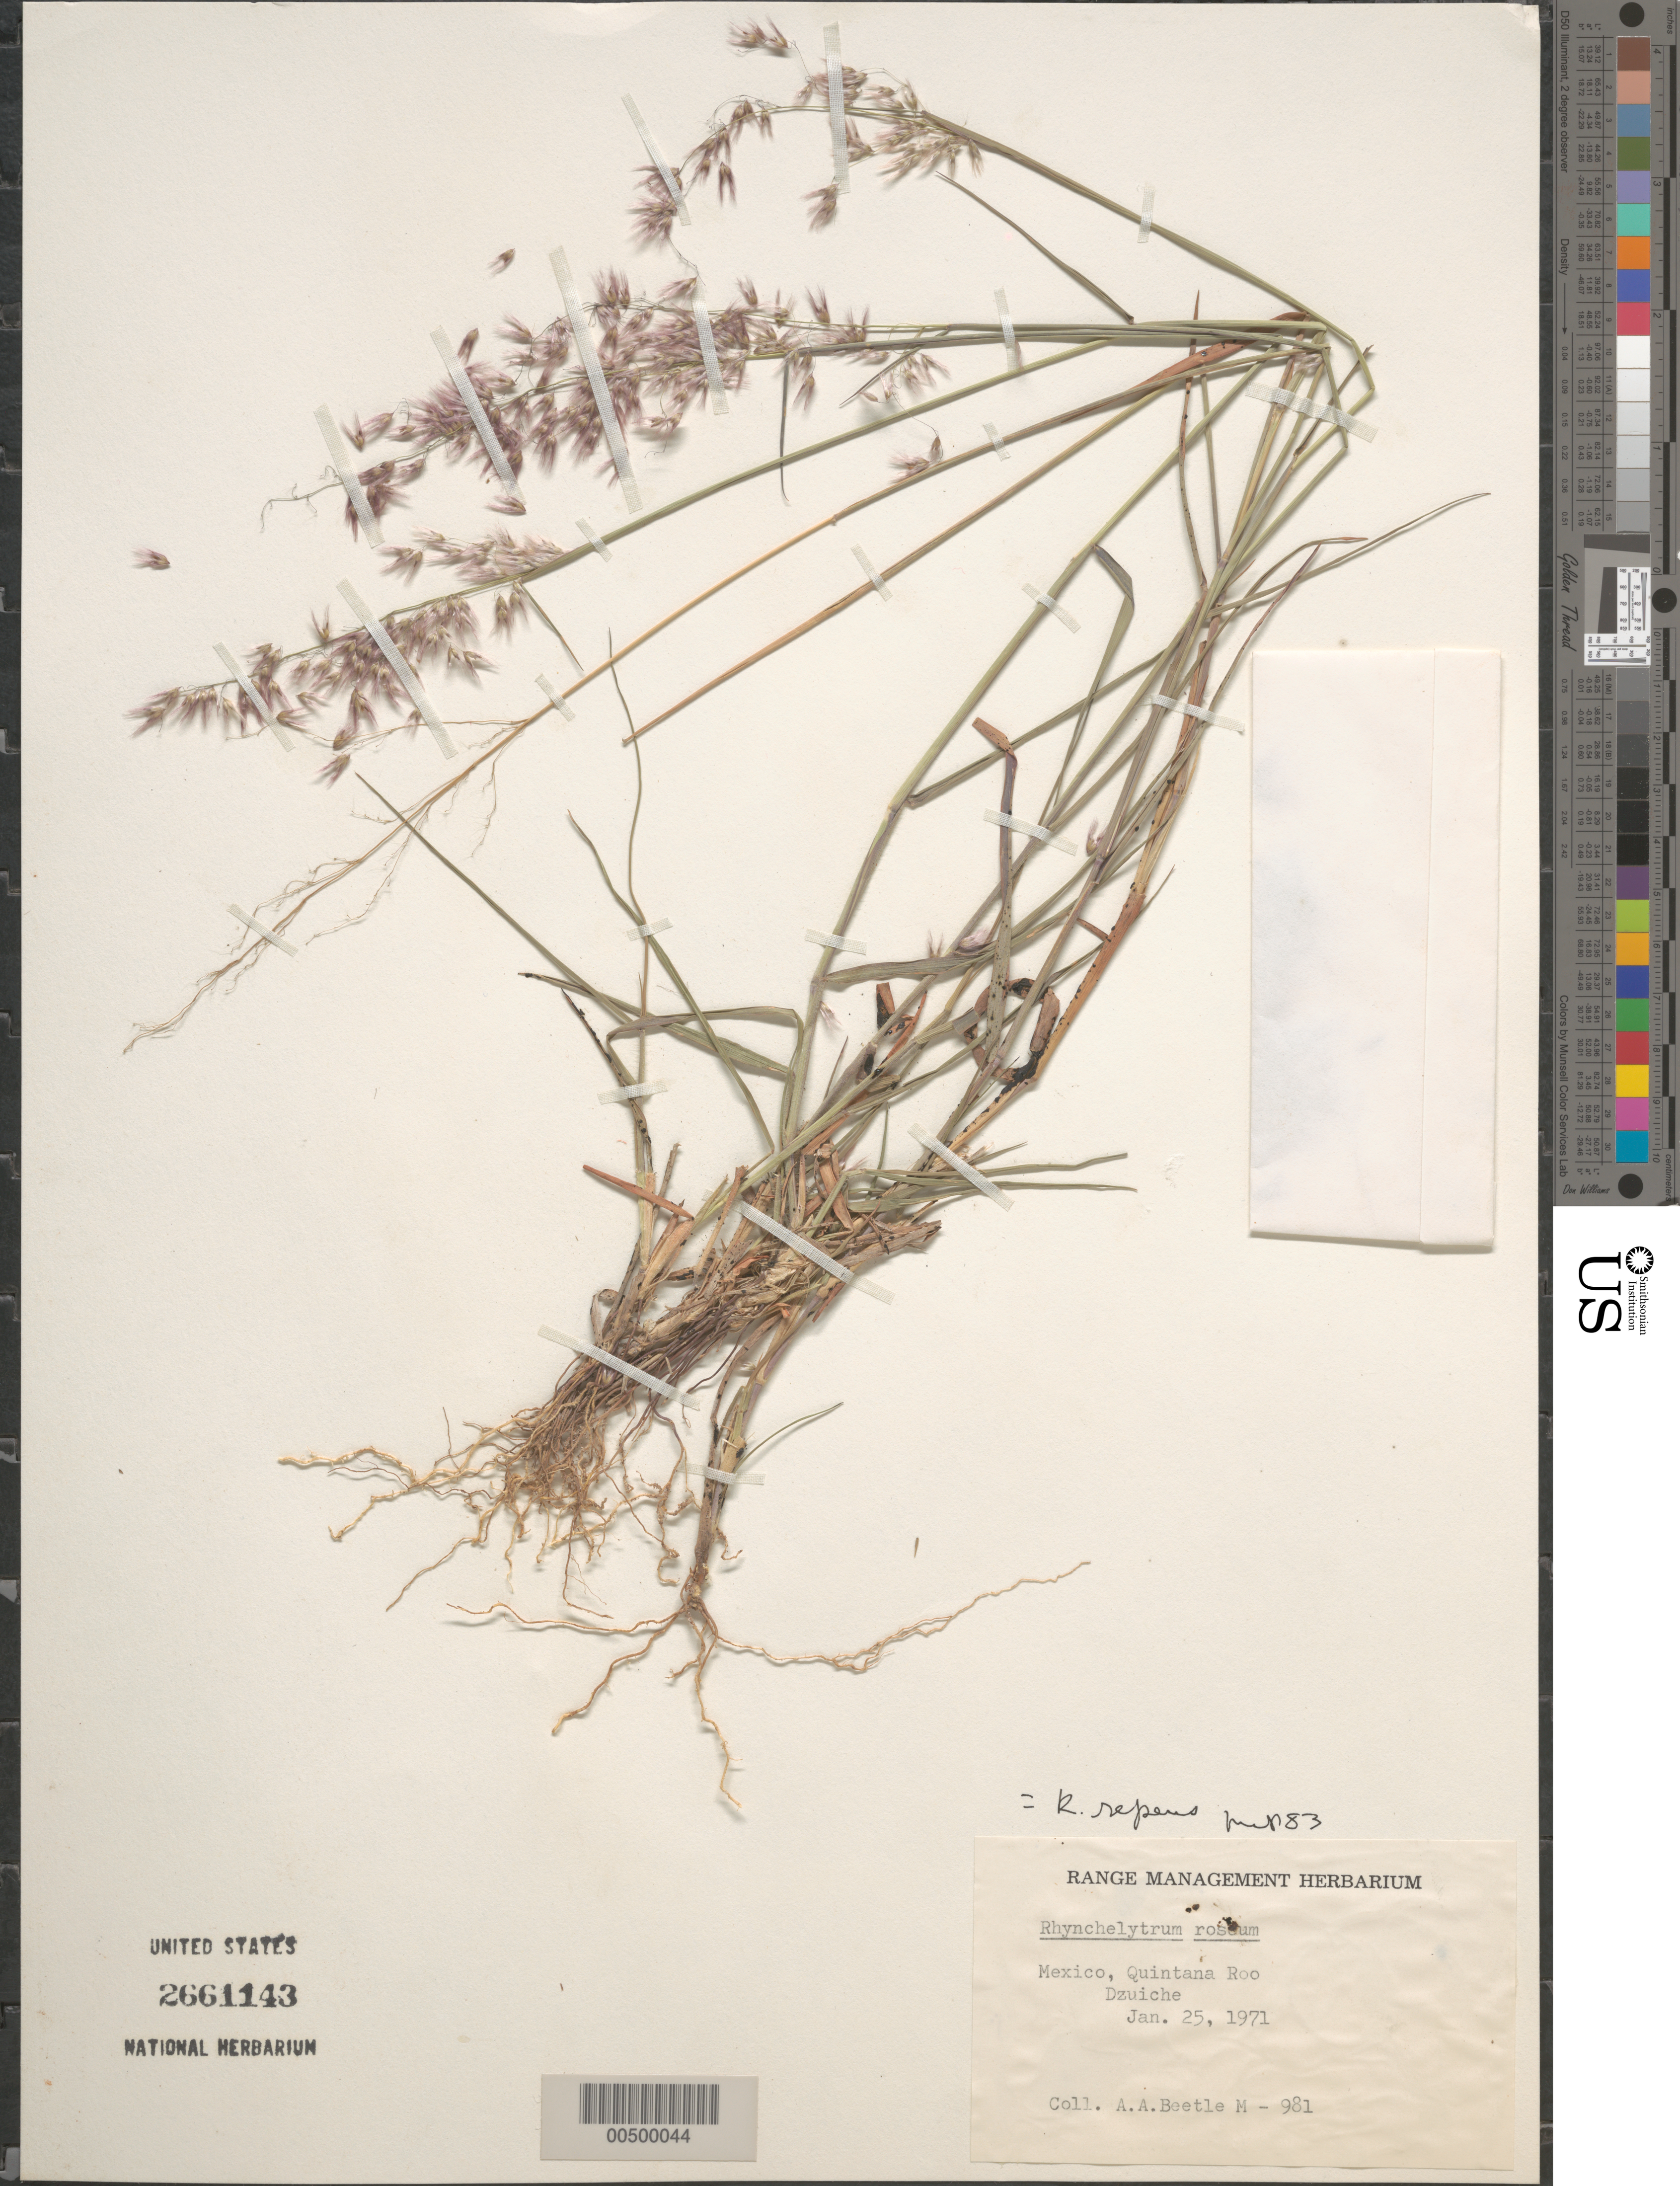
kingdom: Plantae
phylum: Tracheophyta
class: Liliopsida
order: Poales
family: Poaceae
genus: Rhynchelytrum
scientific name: Rhynchelytrum repens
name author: (Willd.) C.E. Hubb.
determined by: Pohl, R. W.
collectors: A. A. Beetle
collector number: M-981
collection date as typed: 25 Jan 1971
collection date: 1971-01-25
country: Mexico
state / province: Quintana Roo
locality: Dzuiche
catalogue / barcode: US 2661143